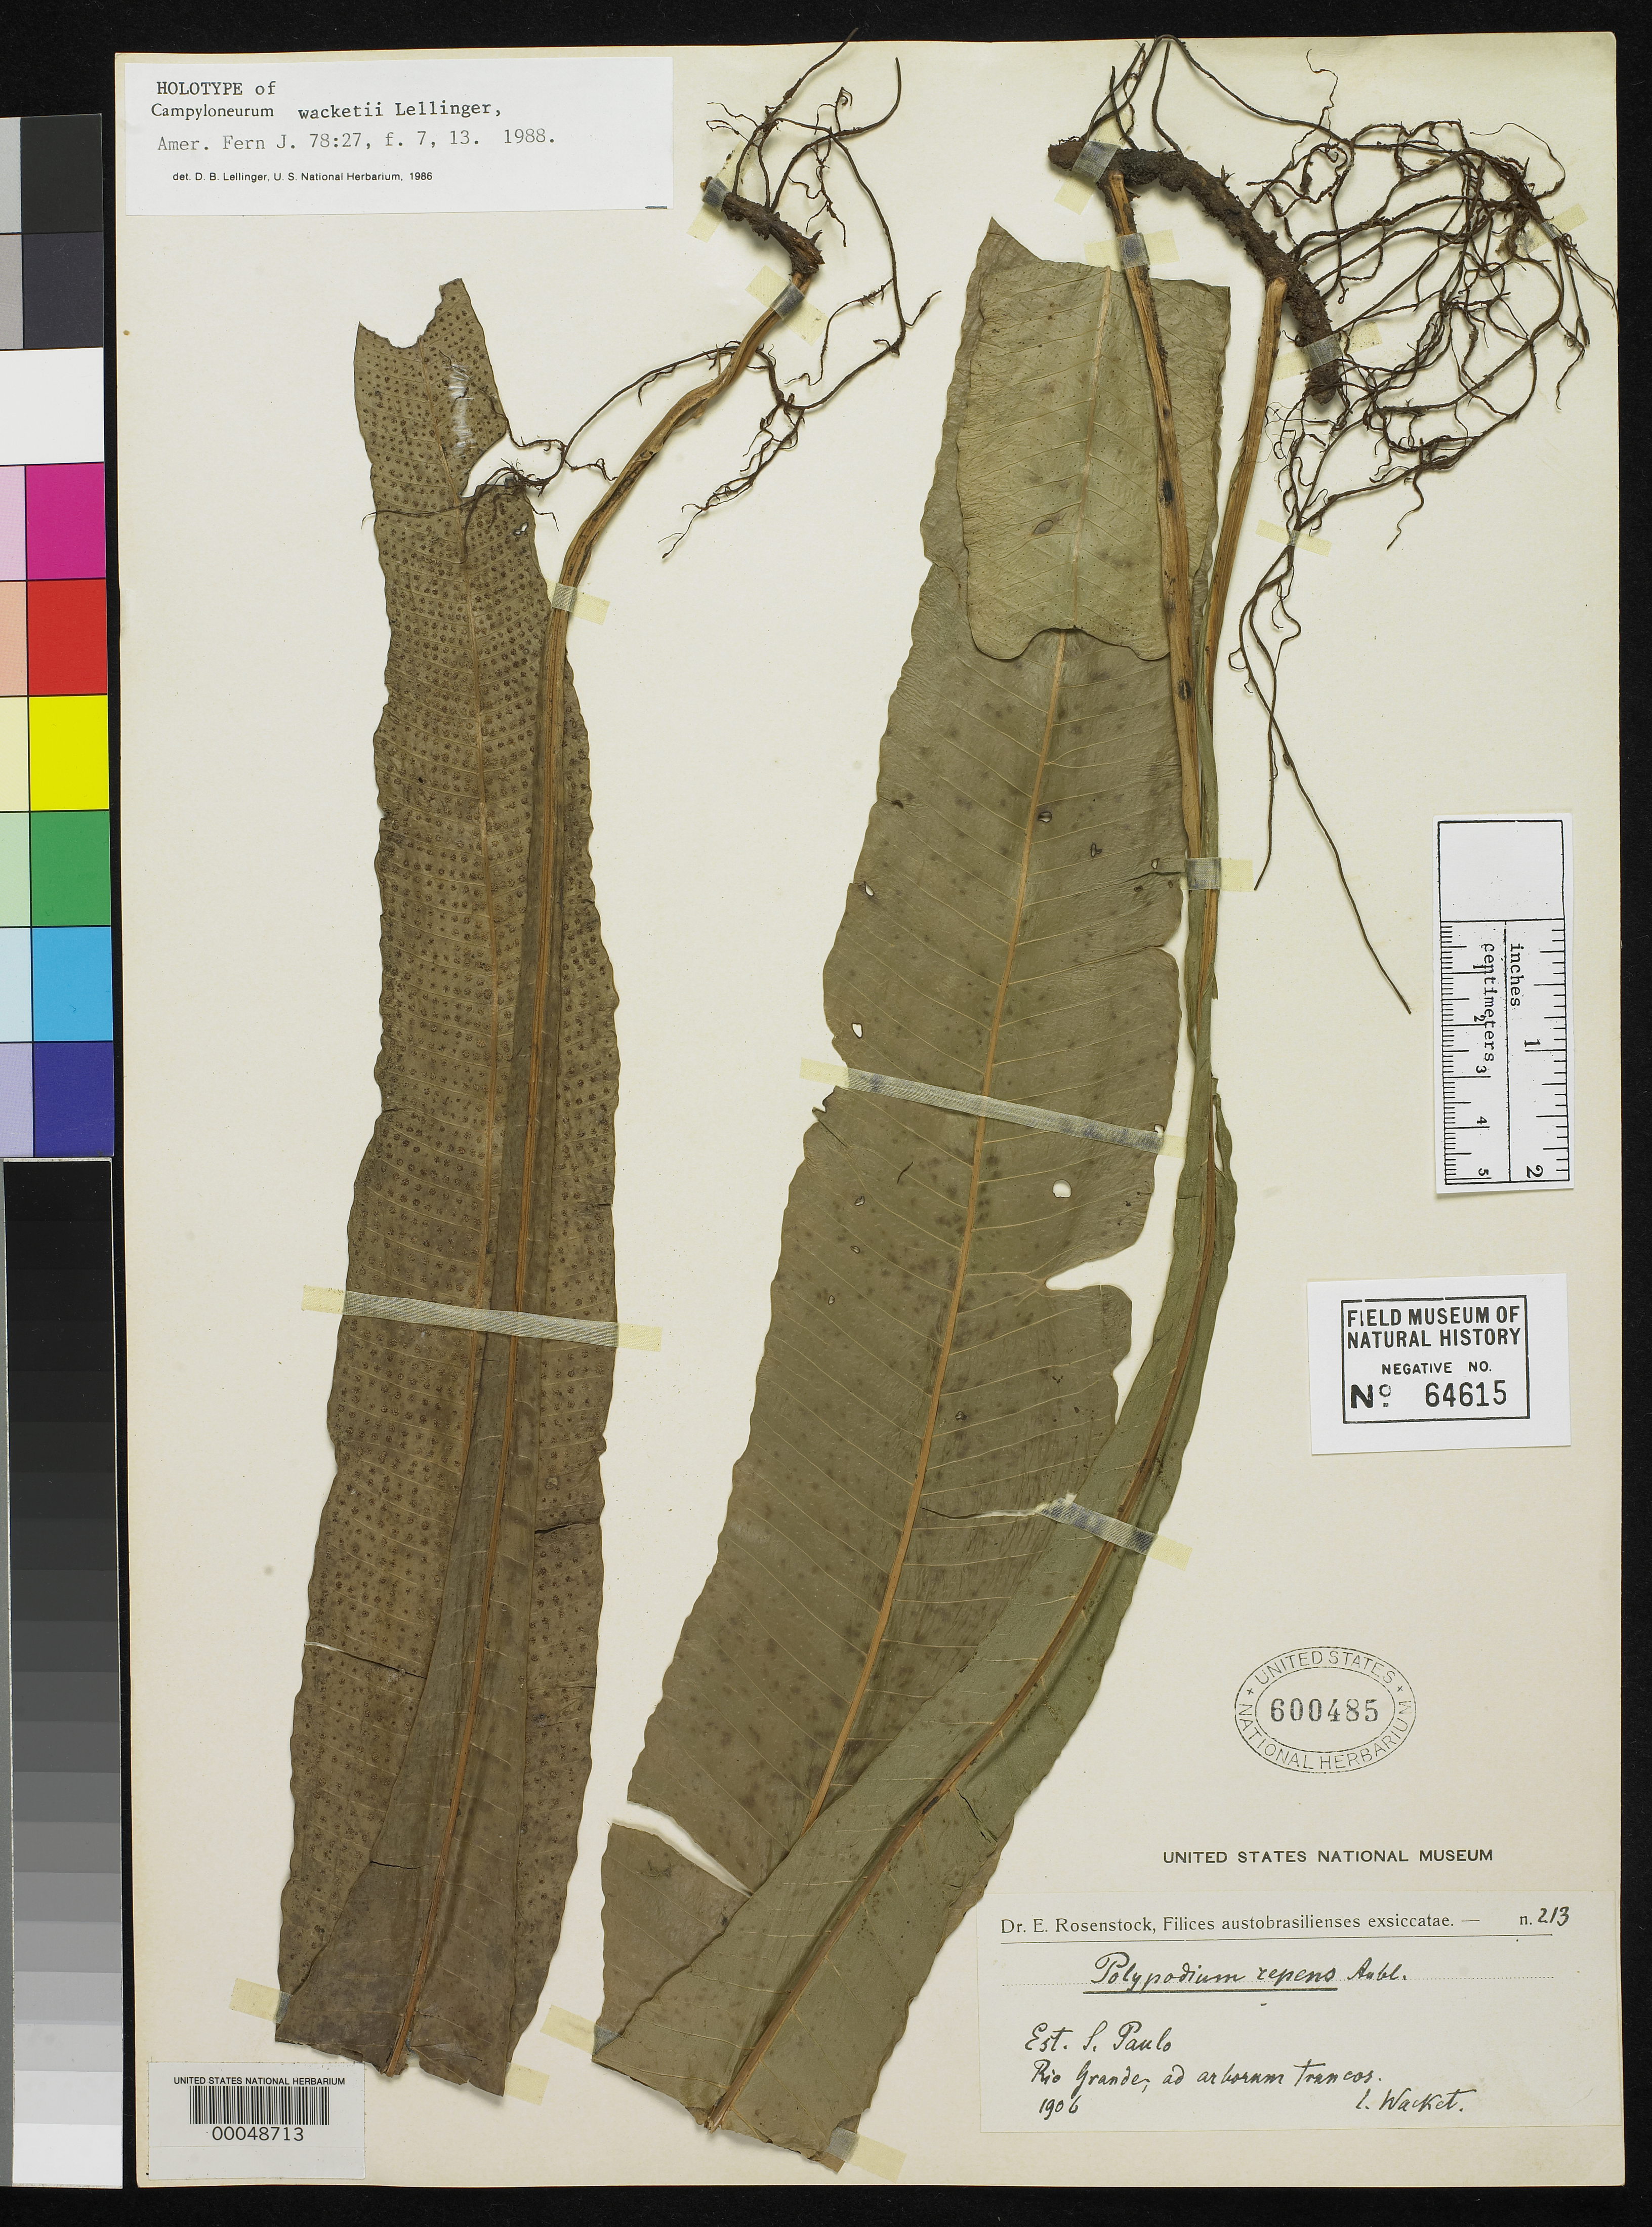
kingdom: Plantae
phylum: Tracheophyta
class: Polypodiopsida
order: Polypodiales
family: Polypodiaceae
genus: Campyloneurum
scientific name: Campyloneurum wacketii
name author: Lellinger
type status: Holotype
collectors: M. Wacket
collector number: Rosenstock Exs. 213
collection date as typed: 1906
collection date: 1906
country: Brazil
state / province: São Paulo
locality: Rio Grande.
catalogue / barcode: US 600485